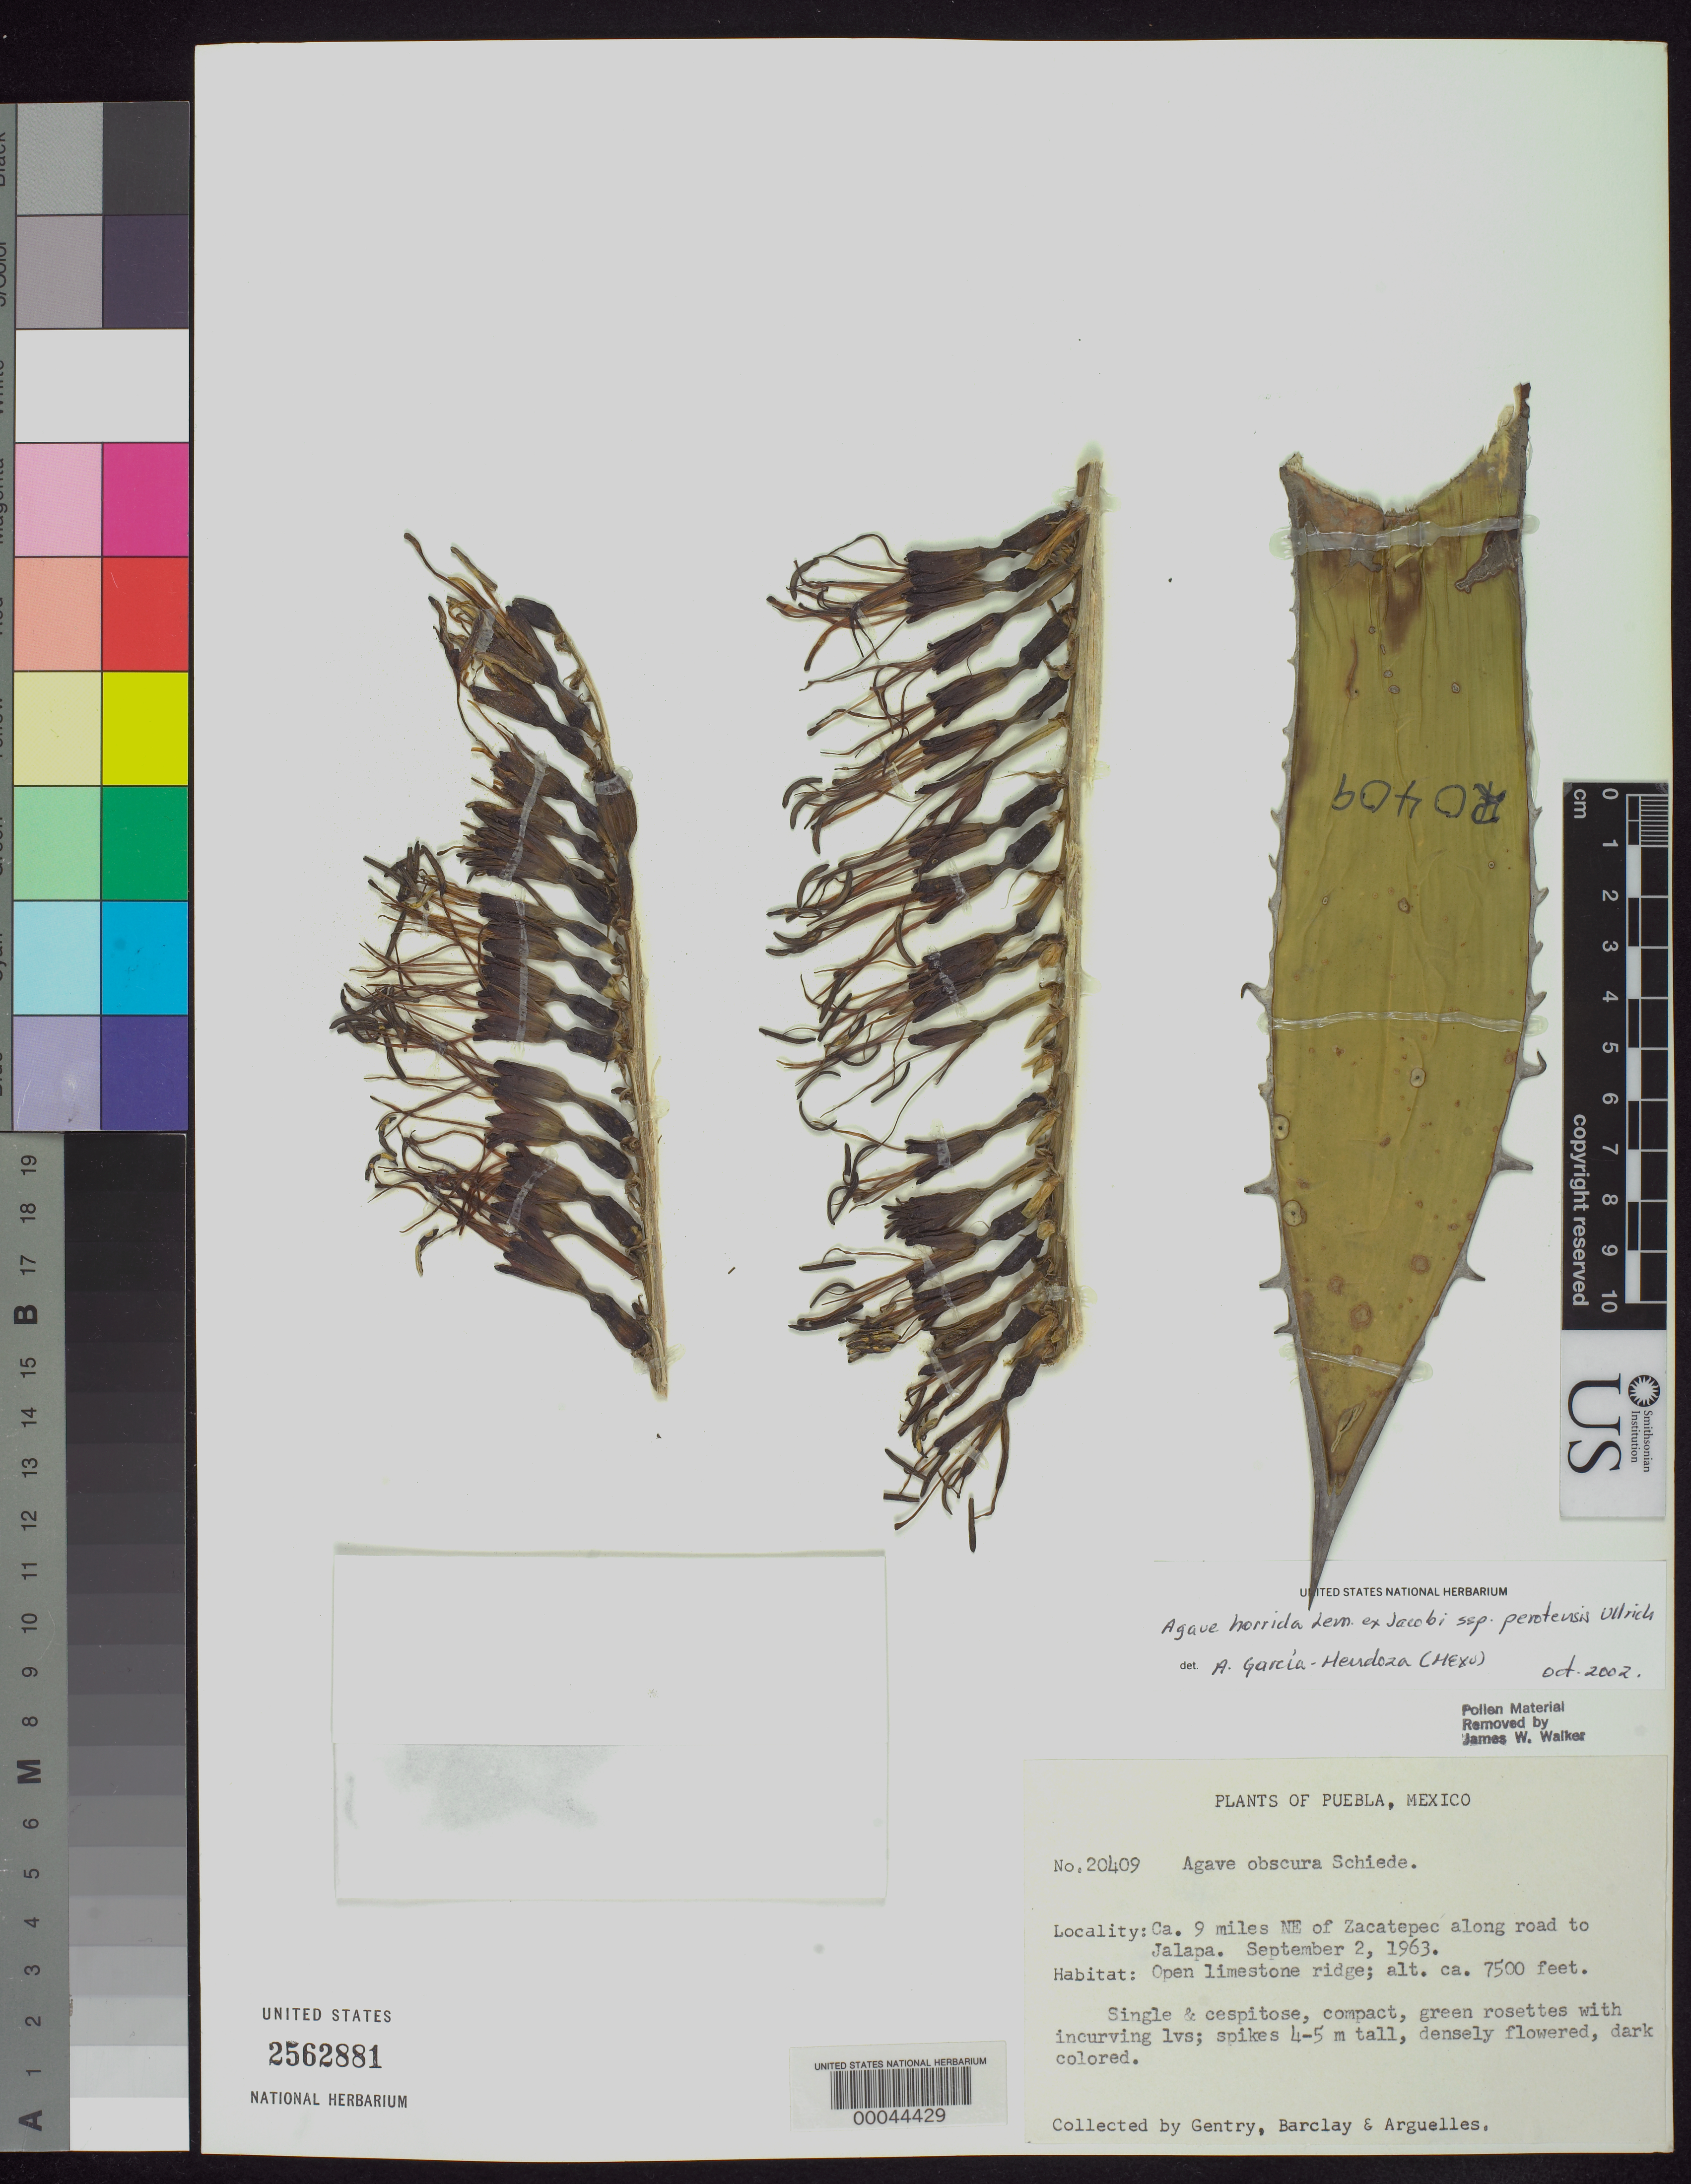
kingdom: Plantae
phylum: Tracheophyta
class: Liliopsida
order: Asparagales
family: Asparagaceae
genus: Agave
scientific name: Agave horrida subsp. perotensis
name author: B. Ullrich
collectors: H. S. Gentry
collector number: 20409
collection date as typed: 02 Sep 1963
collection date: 1963-09-02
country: Mexico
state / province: Puebla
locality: Ca 9 mi NE of zacatepec along road to jalapa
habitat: Open limestone ridge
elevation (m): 2286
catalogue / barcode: US 2562881